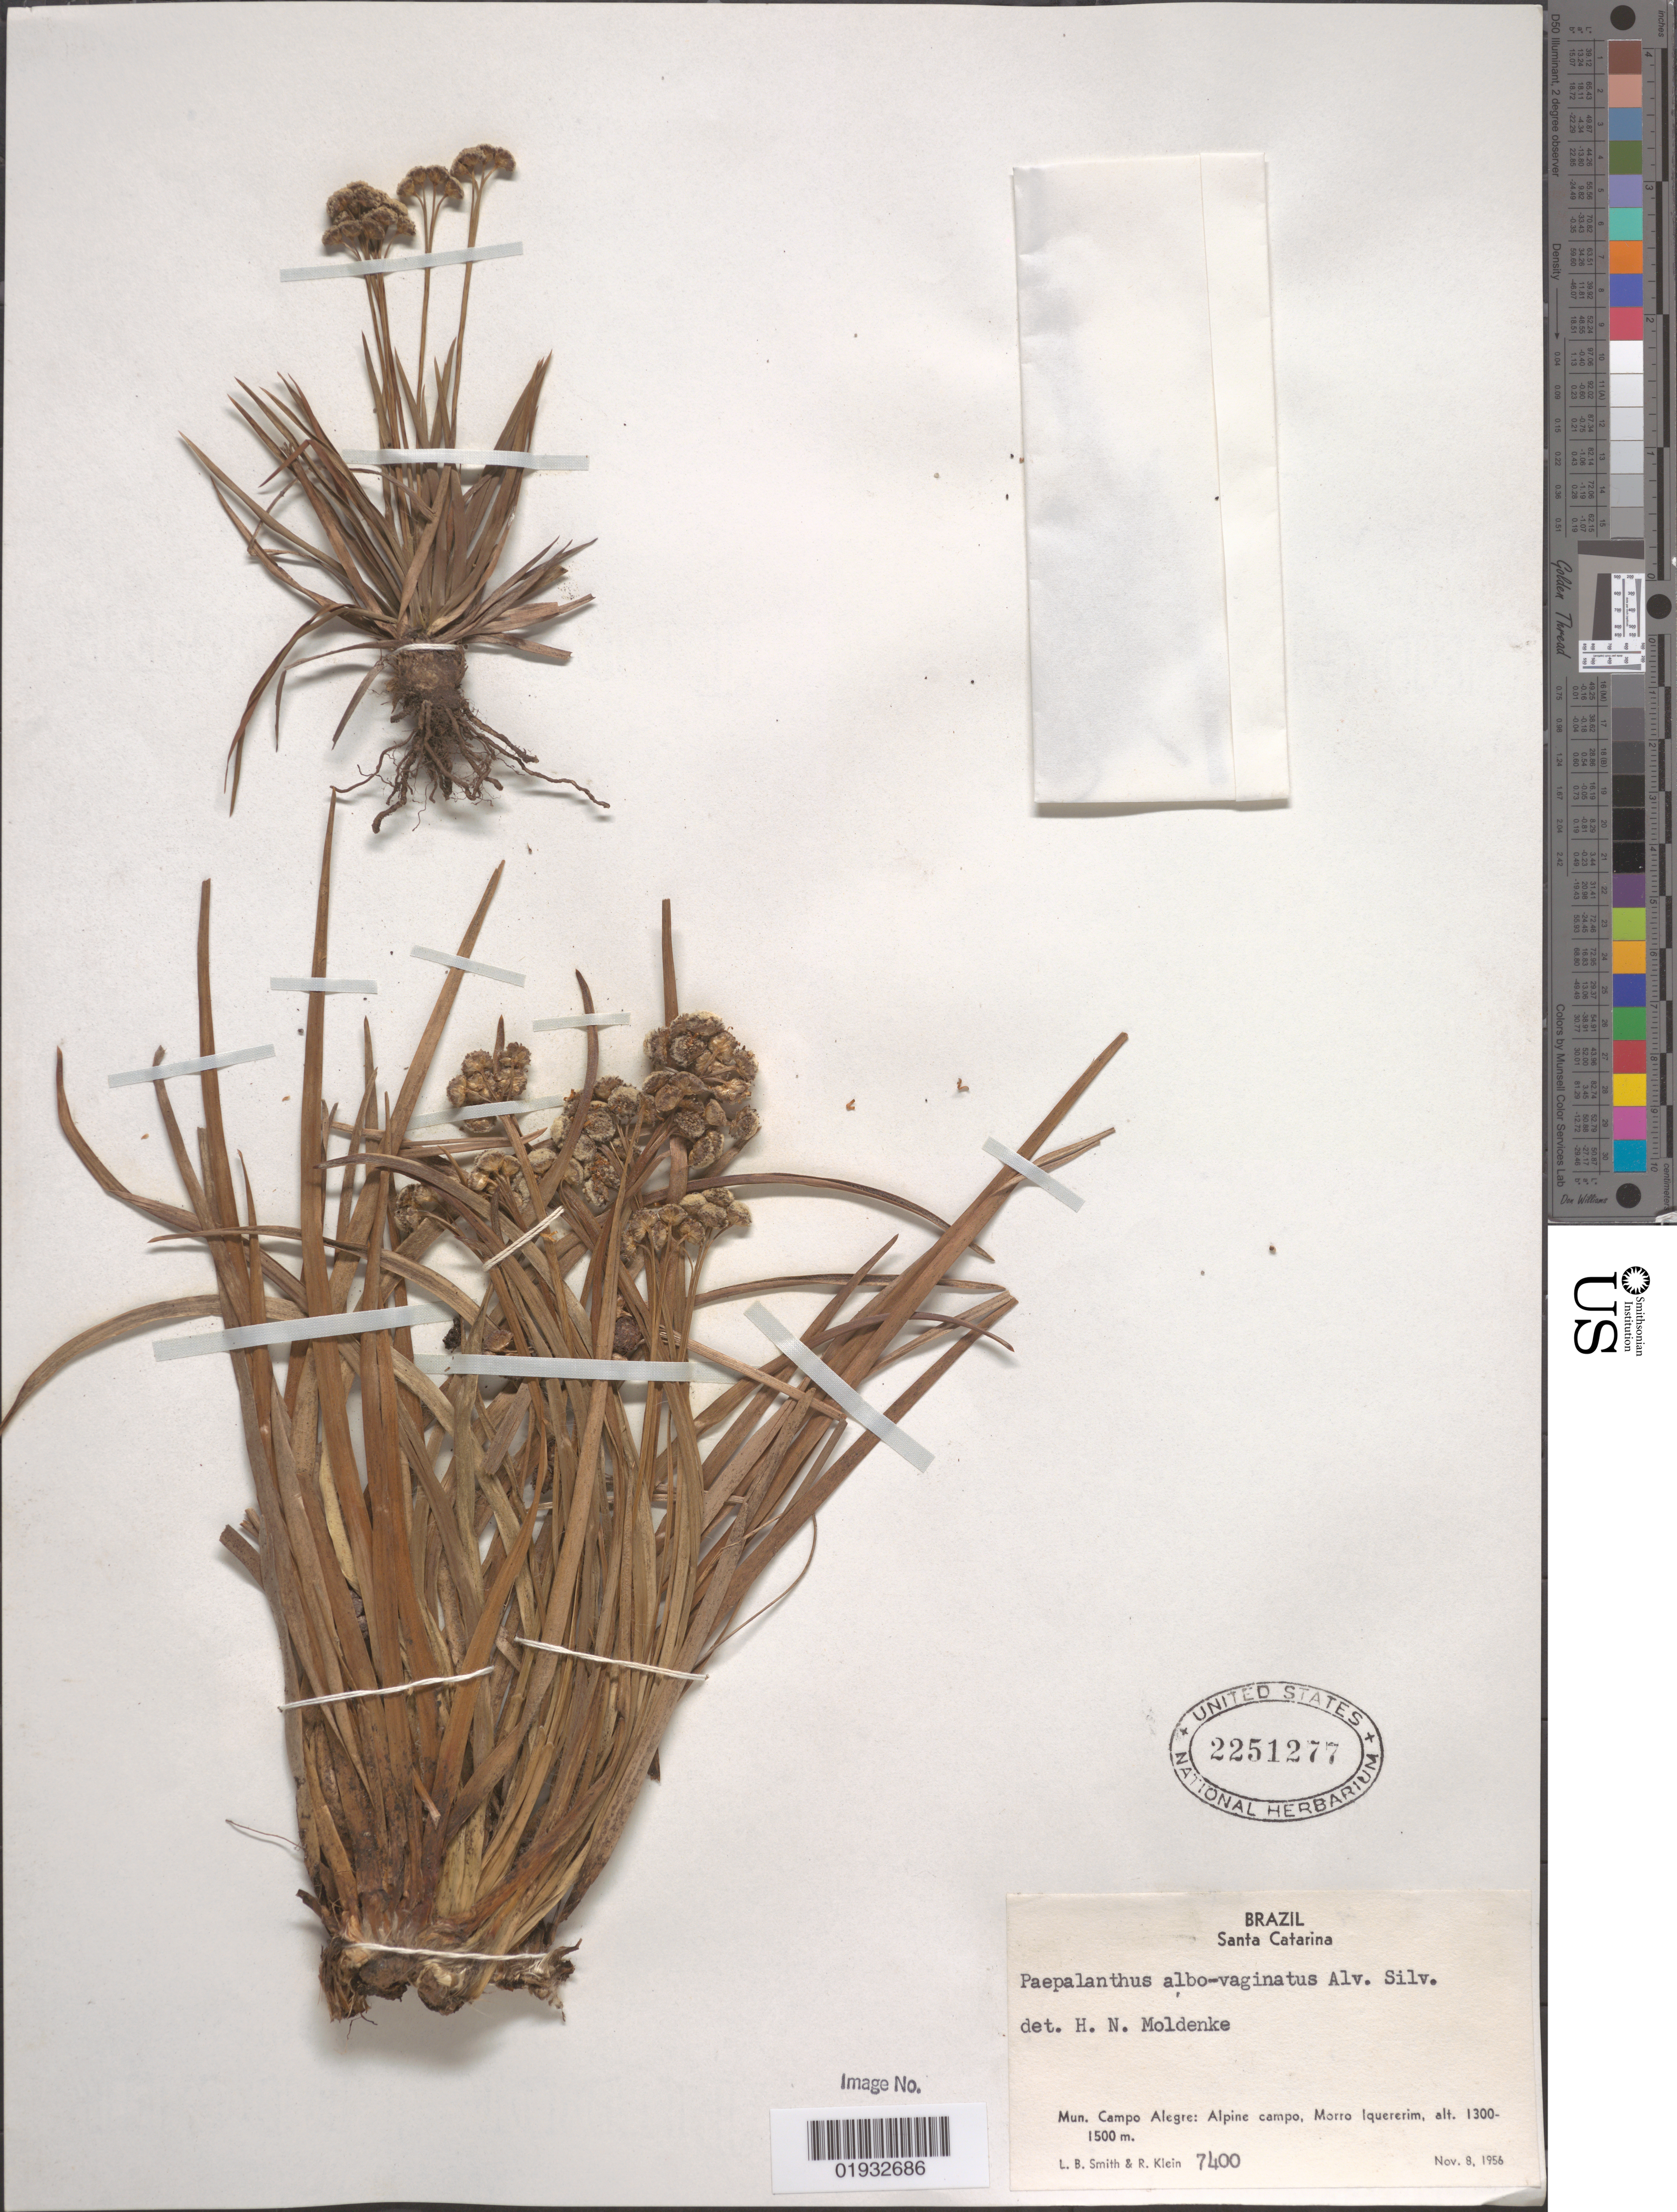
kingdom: Plantae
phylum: Tracheophyta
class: Liliopsida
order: Poales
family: Eriocaulaceae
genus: Paepalanthus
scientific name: Paepalanthus albovaginatus var. albobracteatus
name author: Tissot-Squalli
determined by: Sauthier, Laura Jeanne, (SPF), Universidade de Sao Paulo (BRAZIL)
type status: Isotype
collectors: L. Smith & R. Klein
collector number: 7400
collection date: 1956-11-09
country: Brazil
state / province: Alagoas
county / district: Campo Alegre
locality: Alpine campo,orro Iquererim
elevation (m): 1300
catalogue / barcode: US 2251277